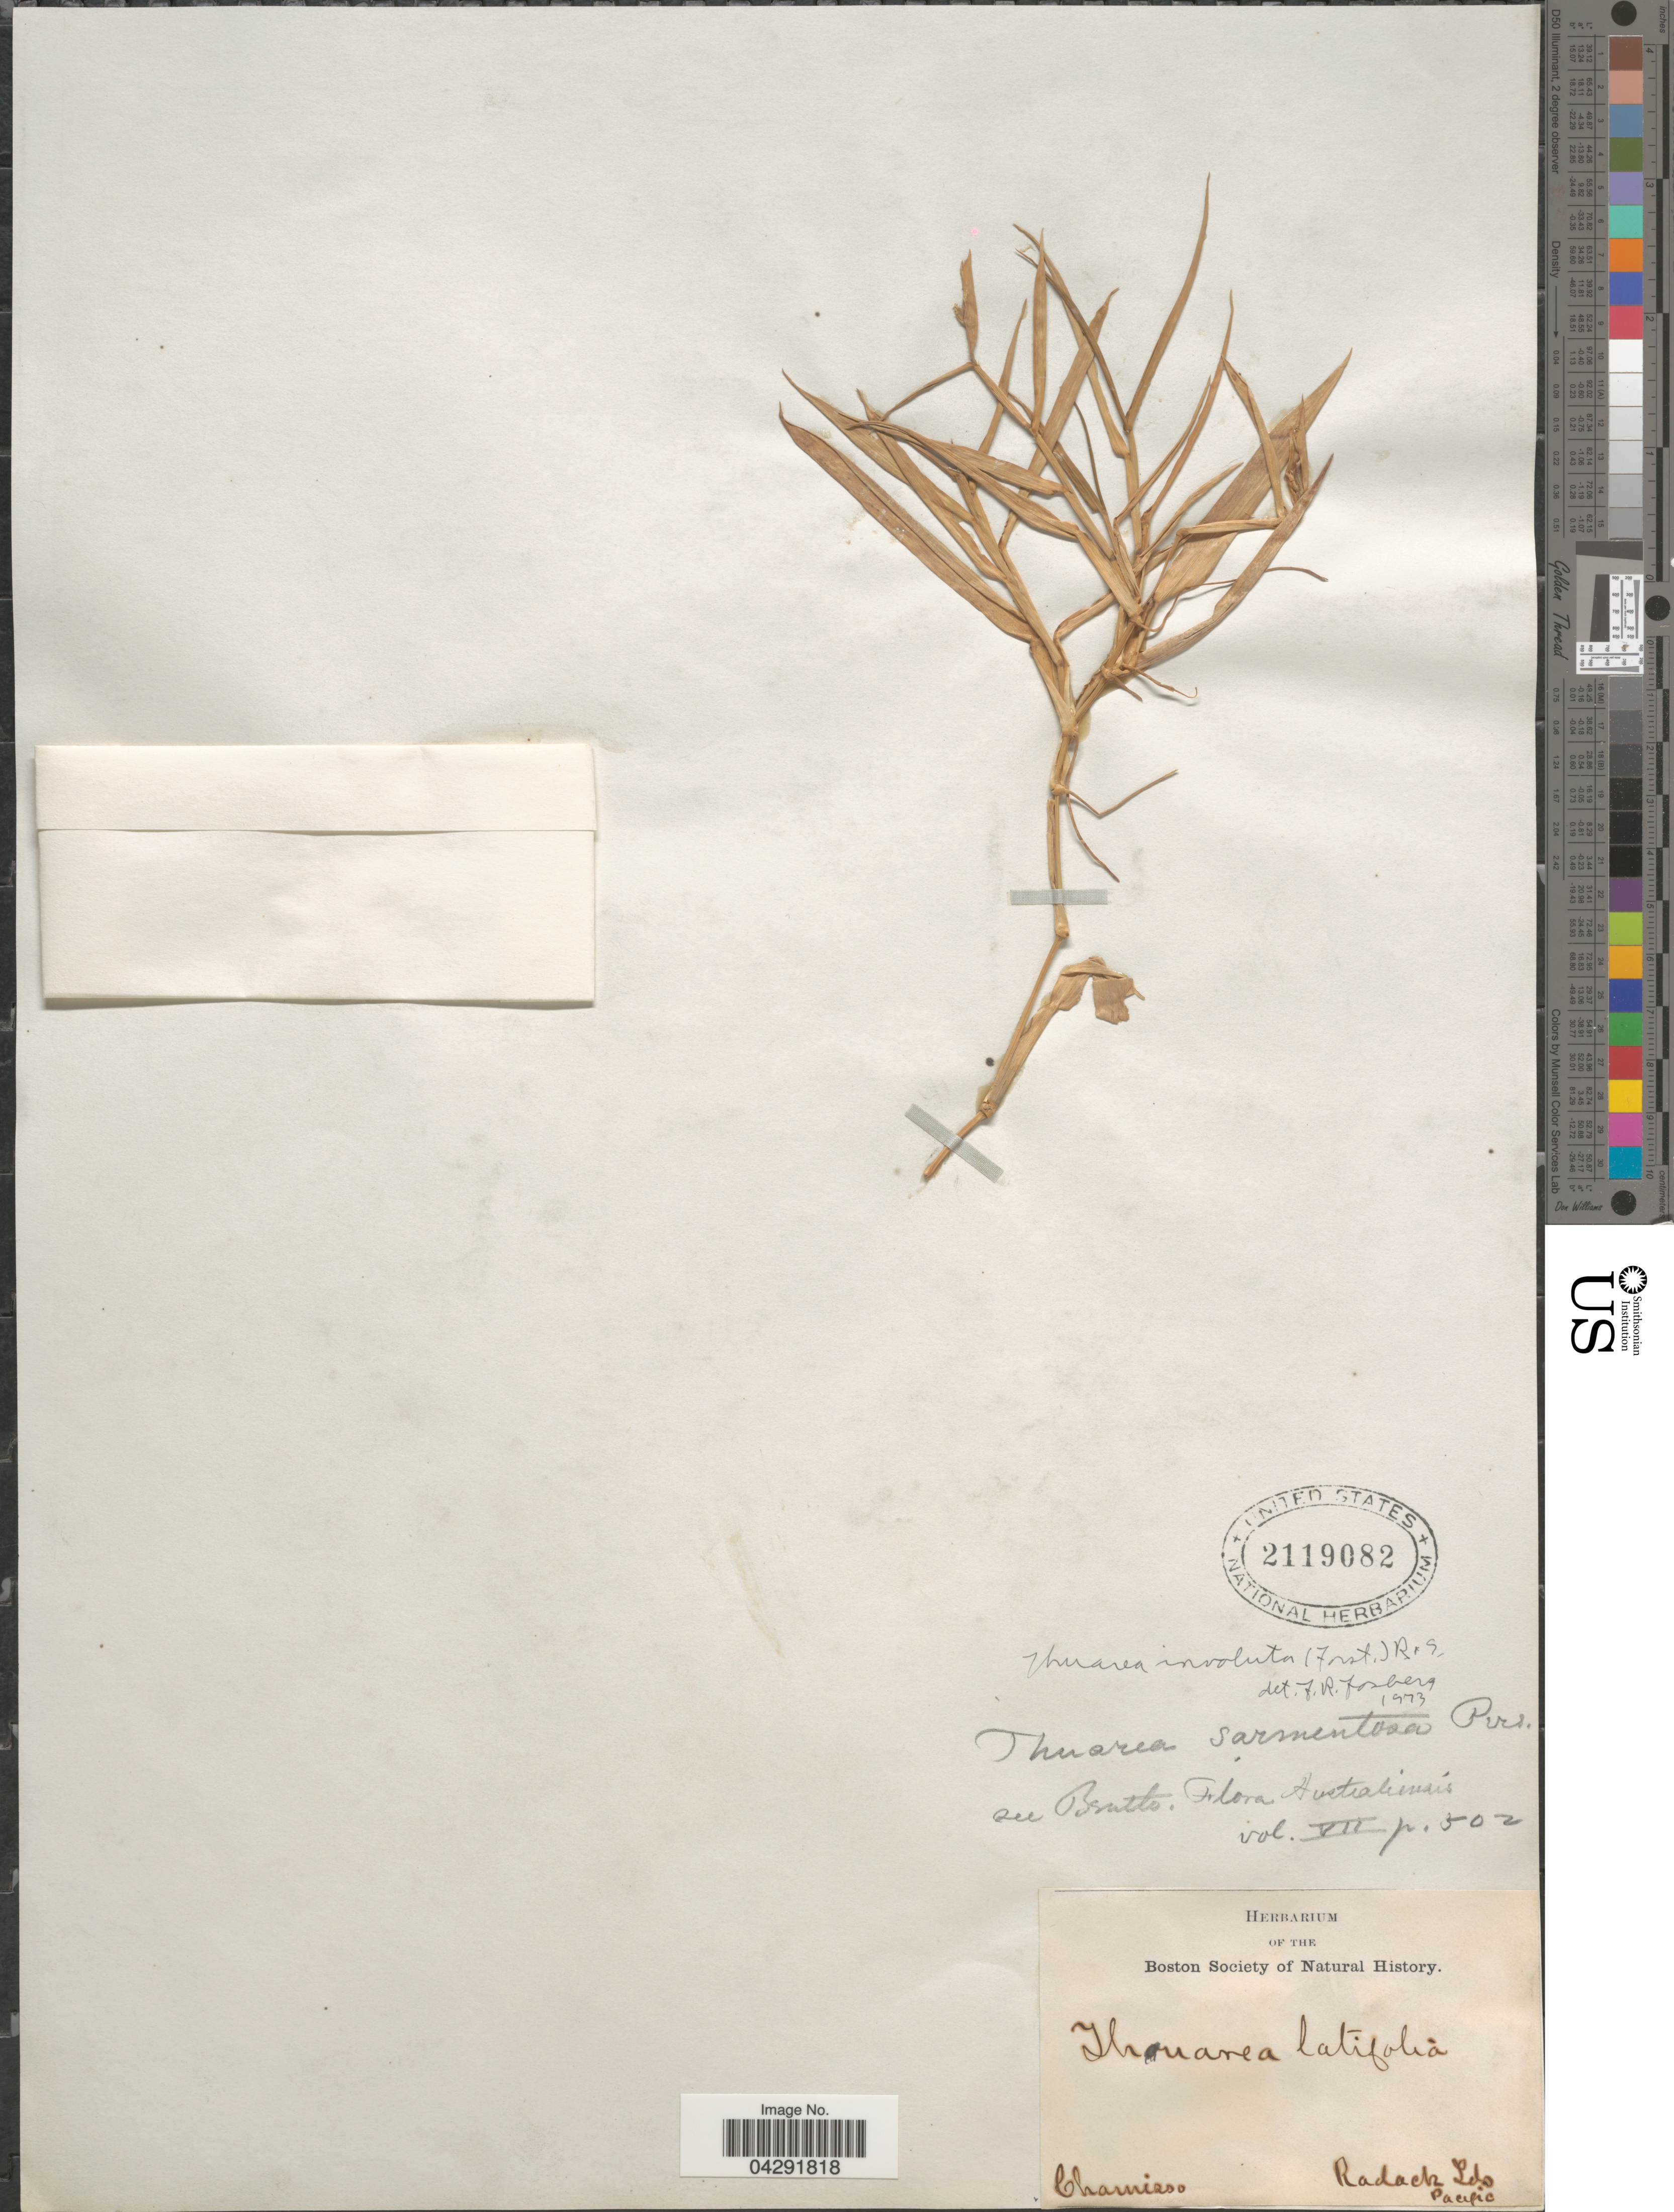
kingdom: Plantae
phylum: Tracheophyta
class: Liliopsida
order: Poales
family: Poaceae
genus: Thuarea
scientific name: Thuarea involuta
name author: (G. Forst.) R. Br. ex Sm.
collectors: L. Chamisso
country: Marshall Islands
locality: Radack Ids Pacific.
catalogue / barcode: US 2119082